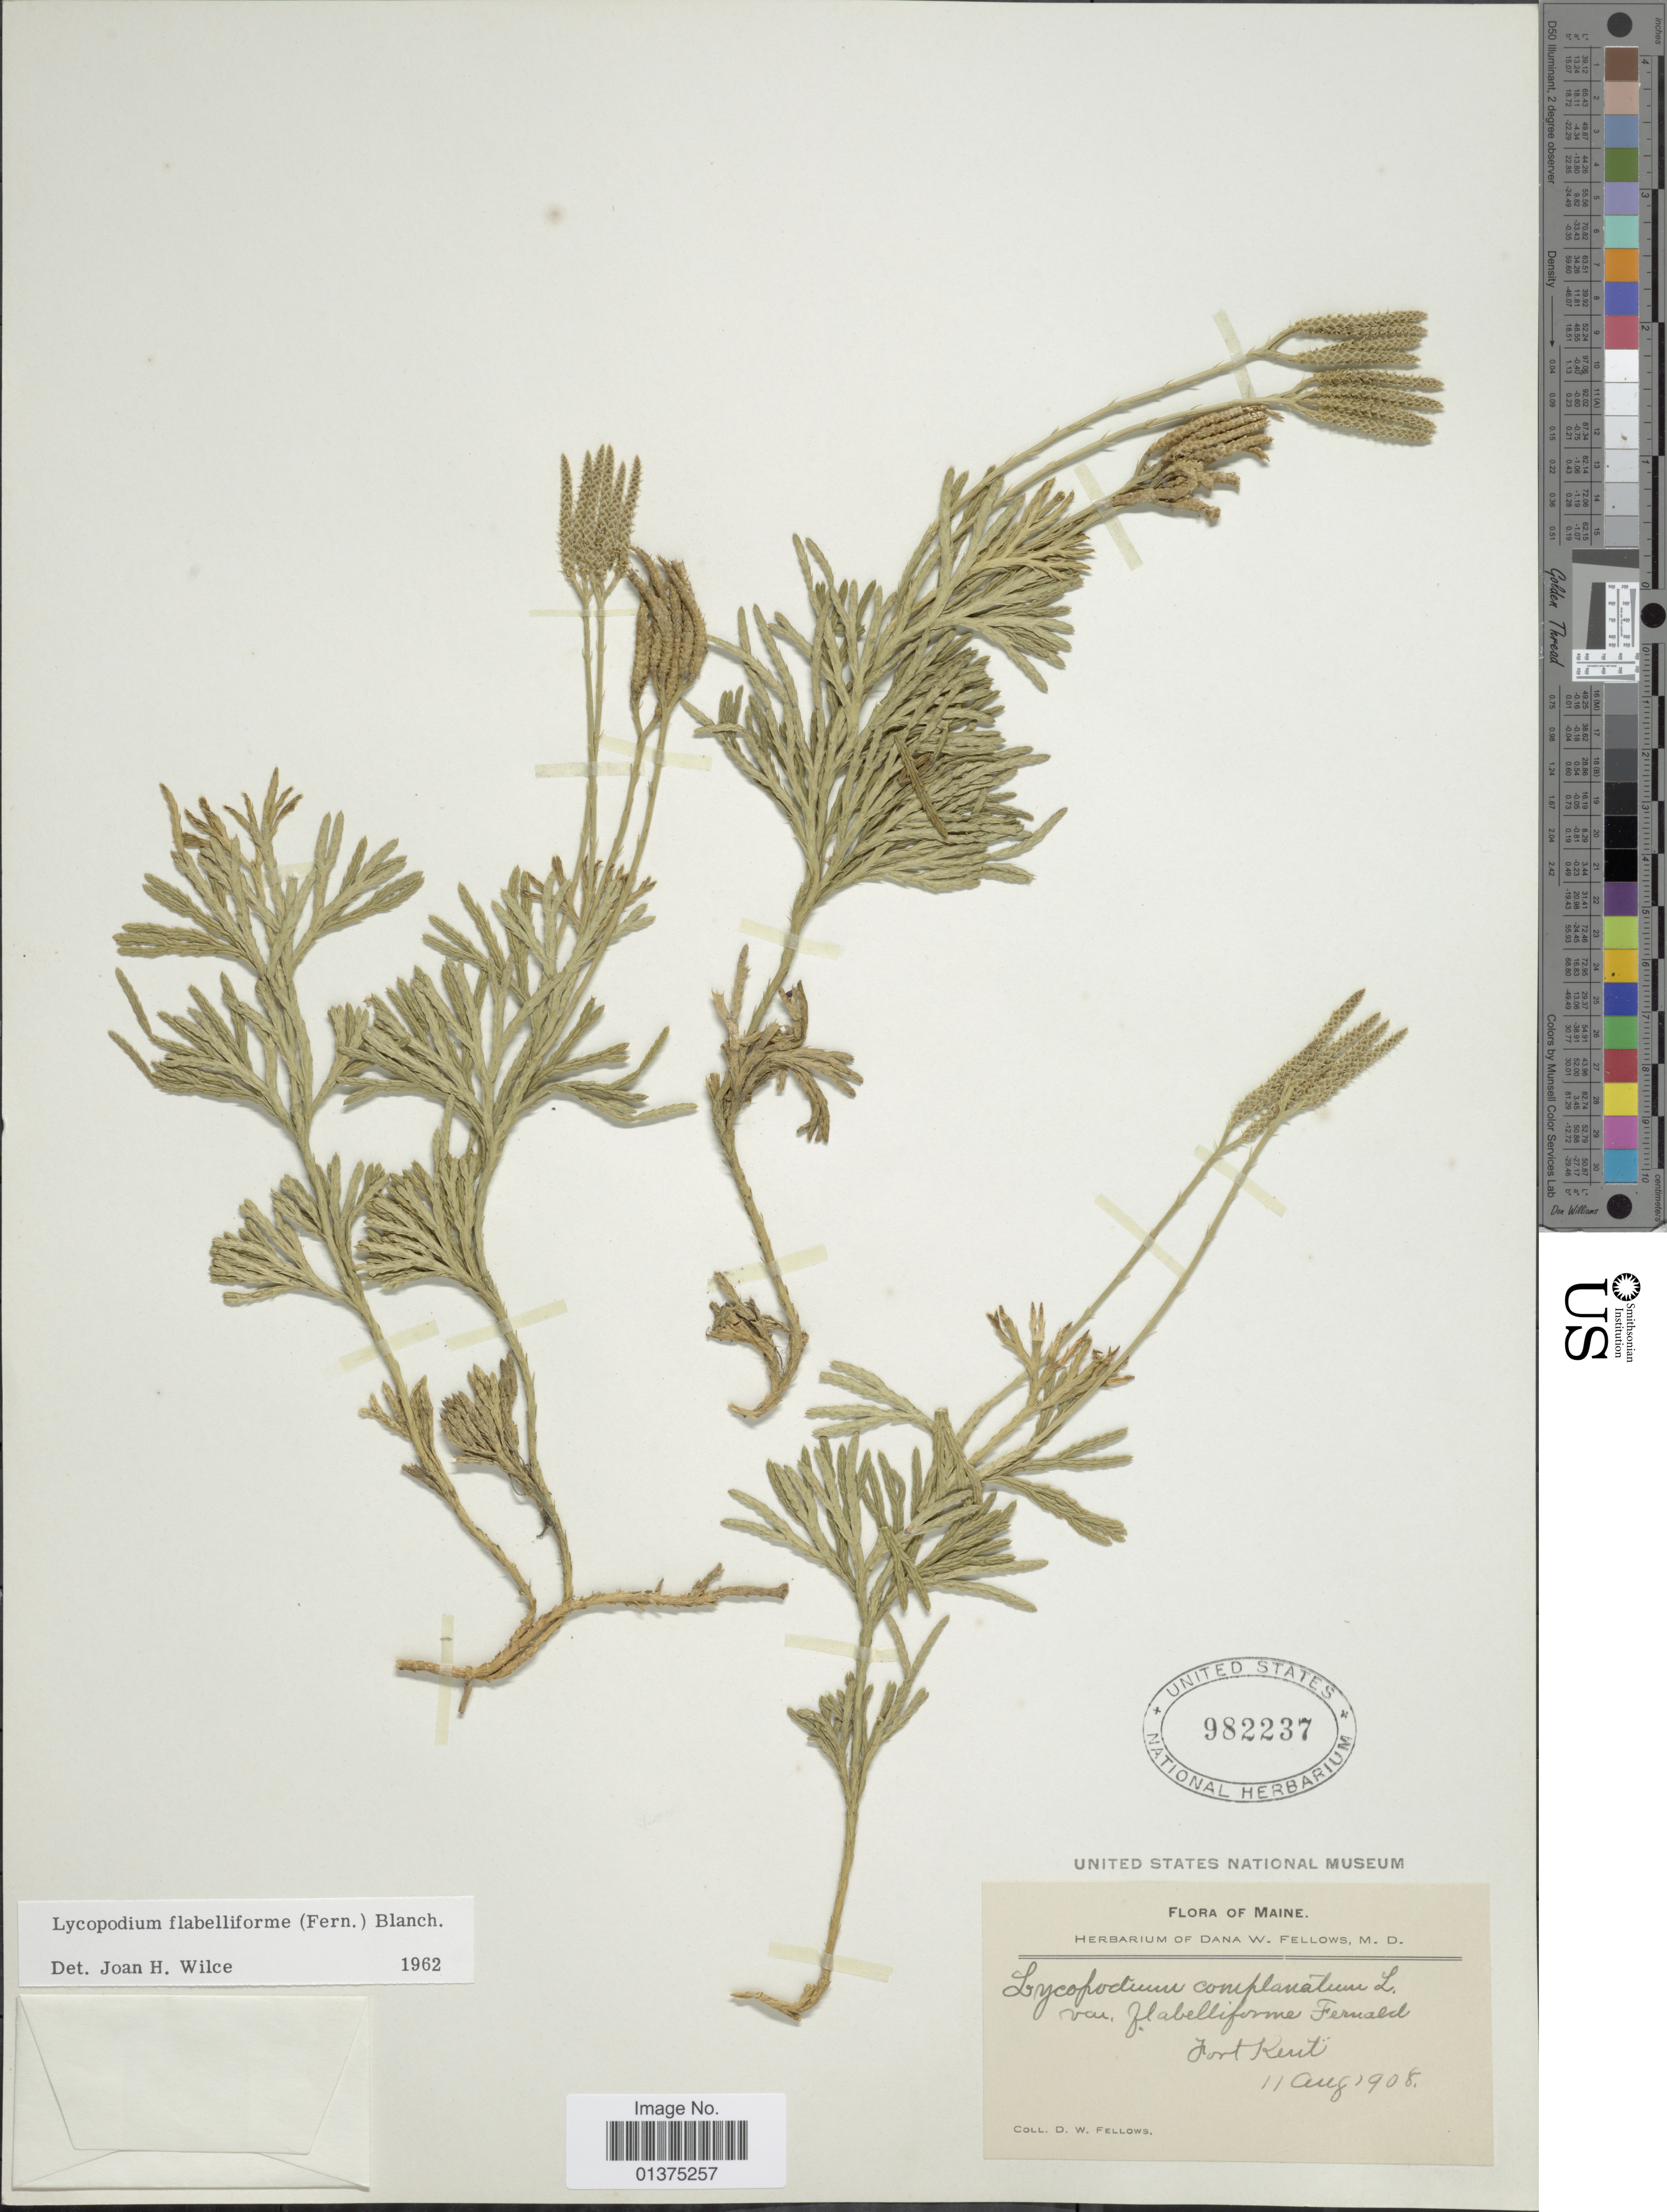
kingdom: Plantae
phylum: Tracheophyta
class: Lycopodiopsida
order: Lycopodiales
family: Lycopodiaceae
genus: Diphasiastrum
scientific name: Diphasiastrum digitatum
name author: (Dill. ex A. Braun) Holub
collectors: D. W. Fellows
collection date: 1908-08-11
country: United States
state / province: Maine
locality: Fort kent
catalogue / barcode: US 982237